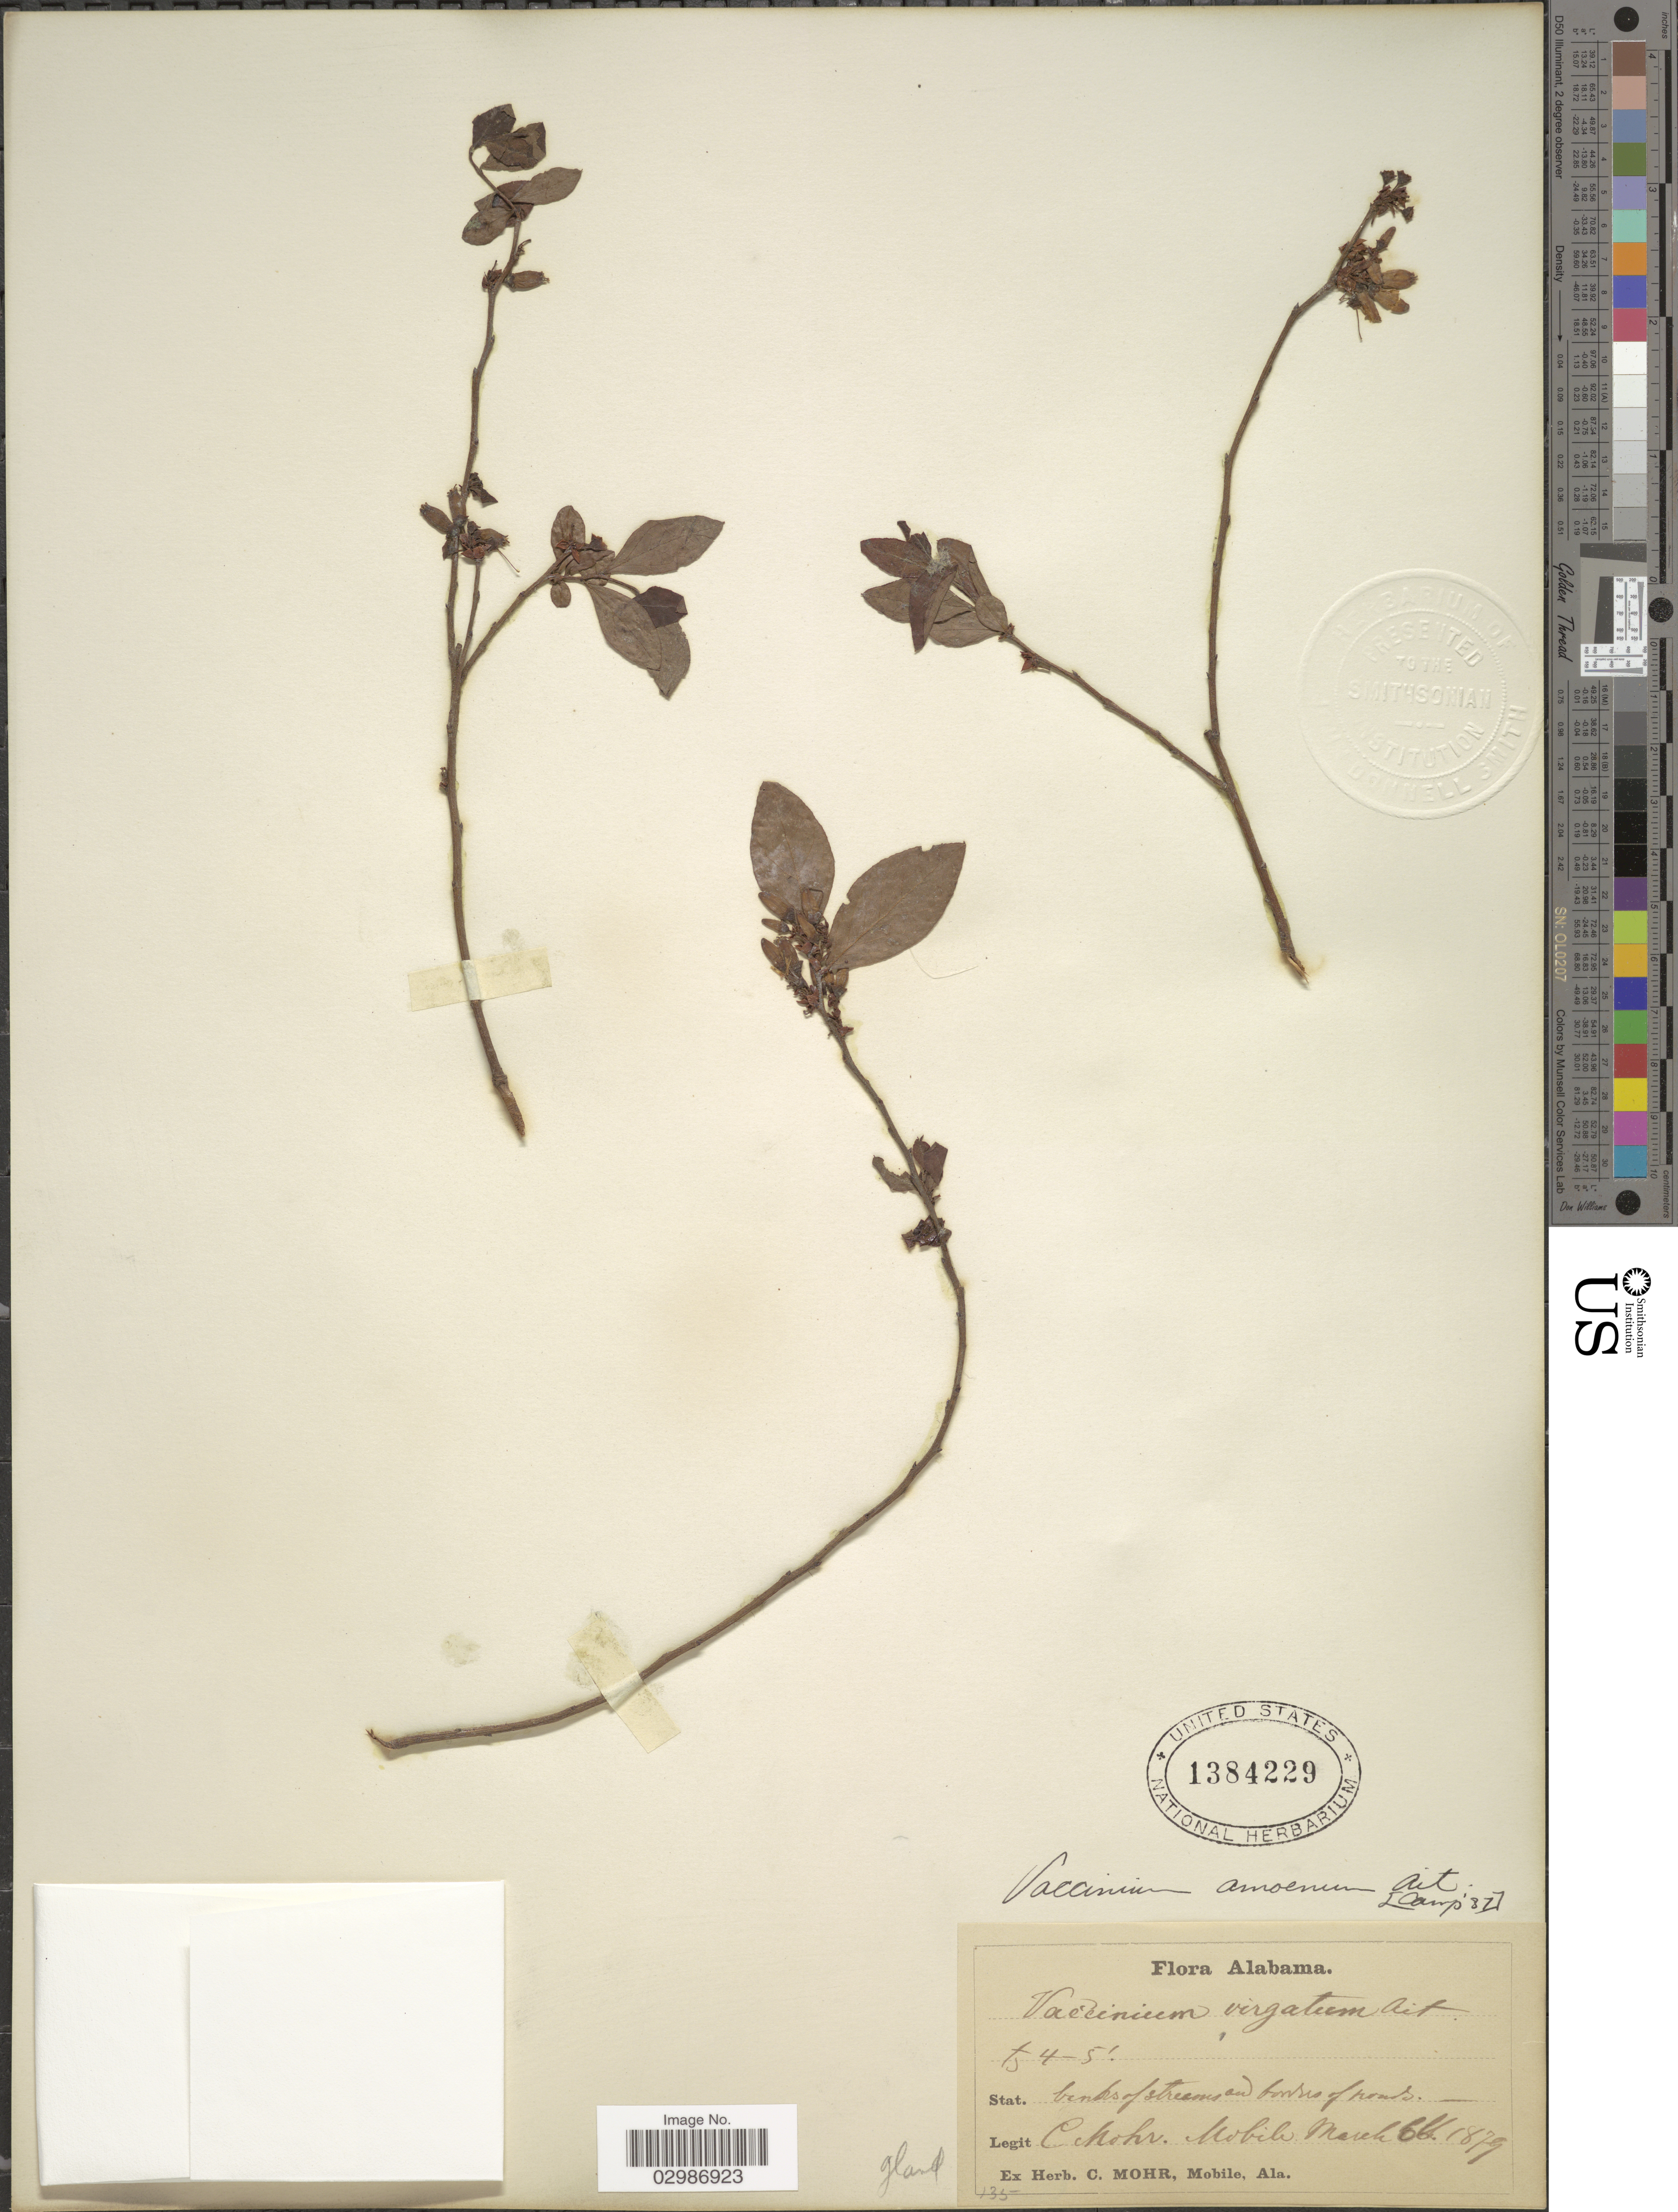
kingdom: Plantae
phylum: Tracheophyta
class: Magnoliopsida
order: Ericales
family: Ericaceae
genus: Vaccinium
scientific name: Vaccinium amoenum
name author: Aiton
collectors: C. T. Mohr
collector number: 135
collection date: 1879-03-06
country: United States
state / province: Alabama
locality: Mobile.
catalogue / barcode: US 1384229